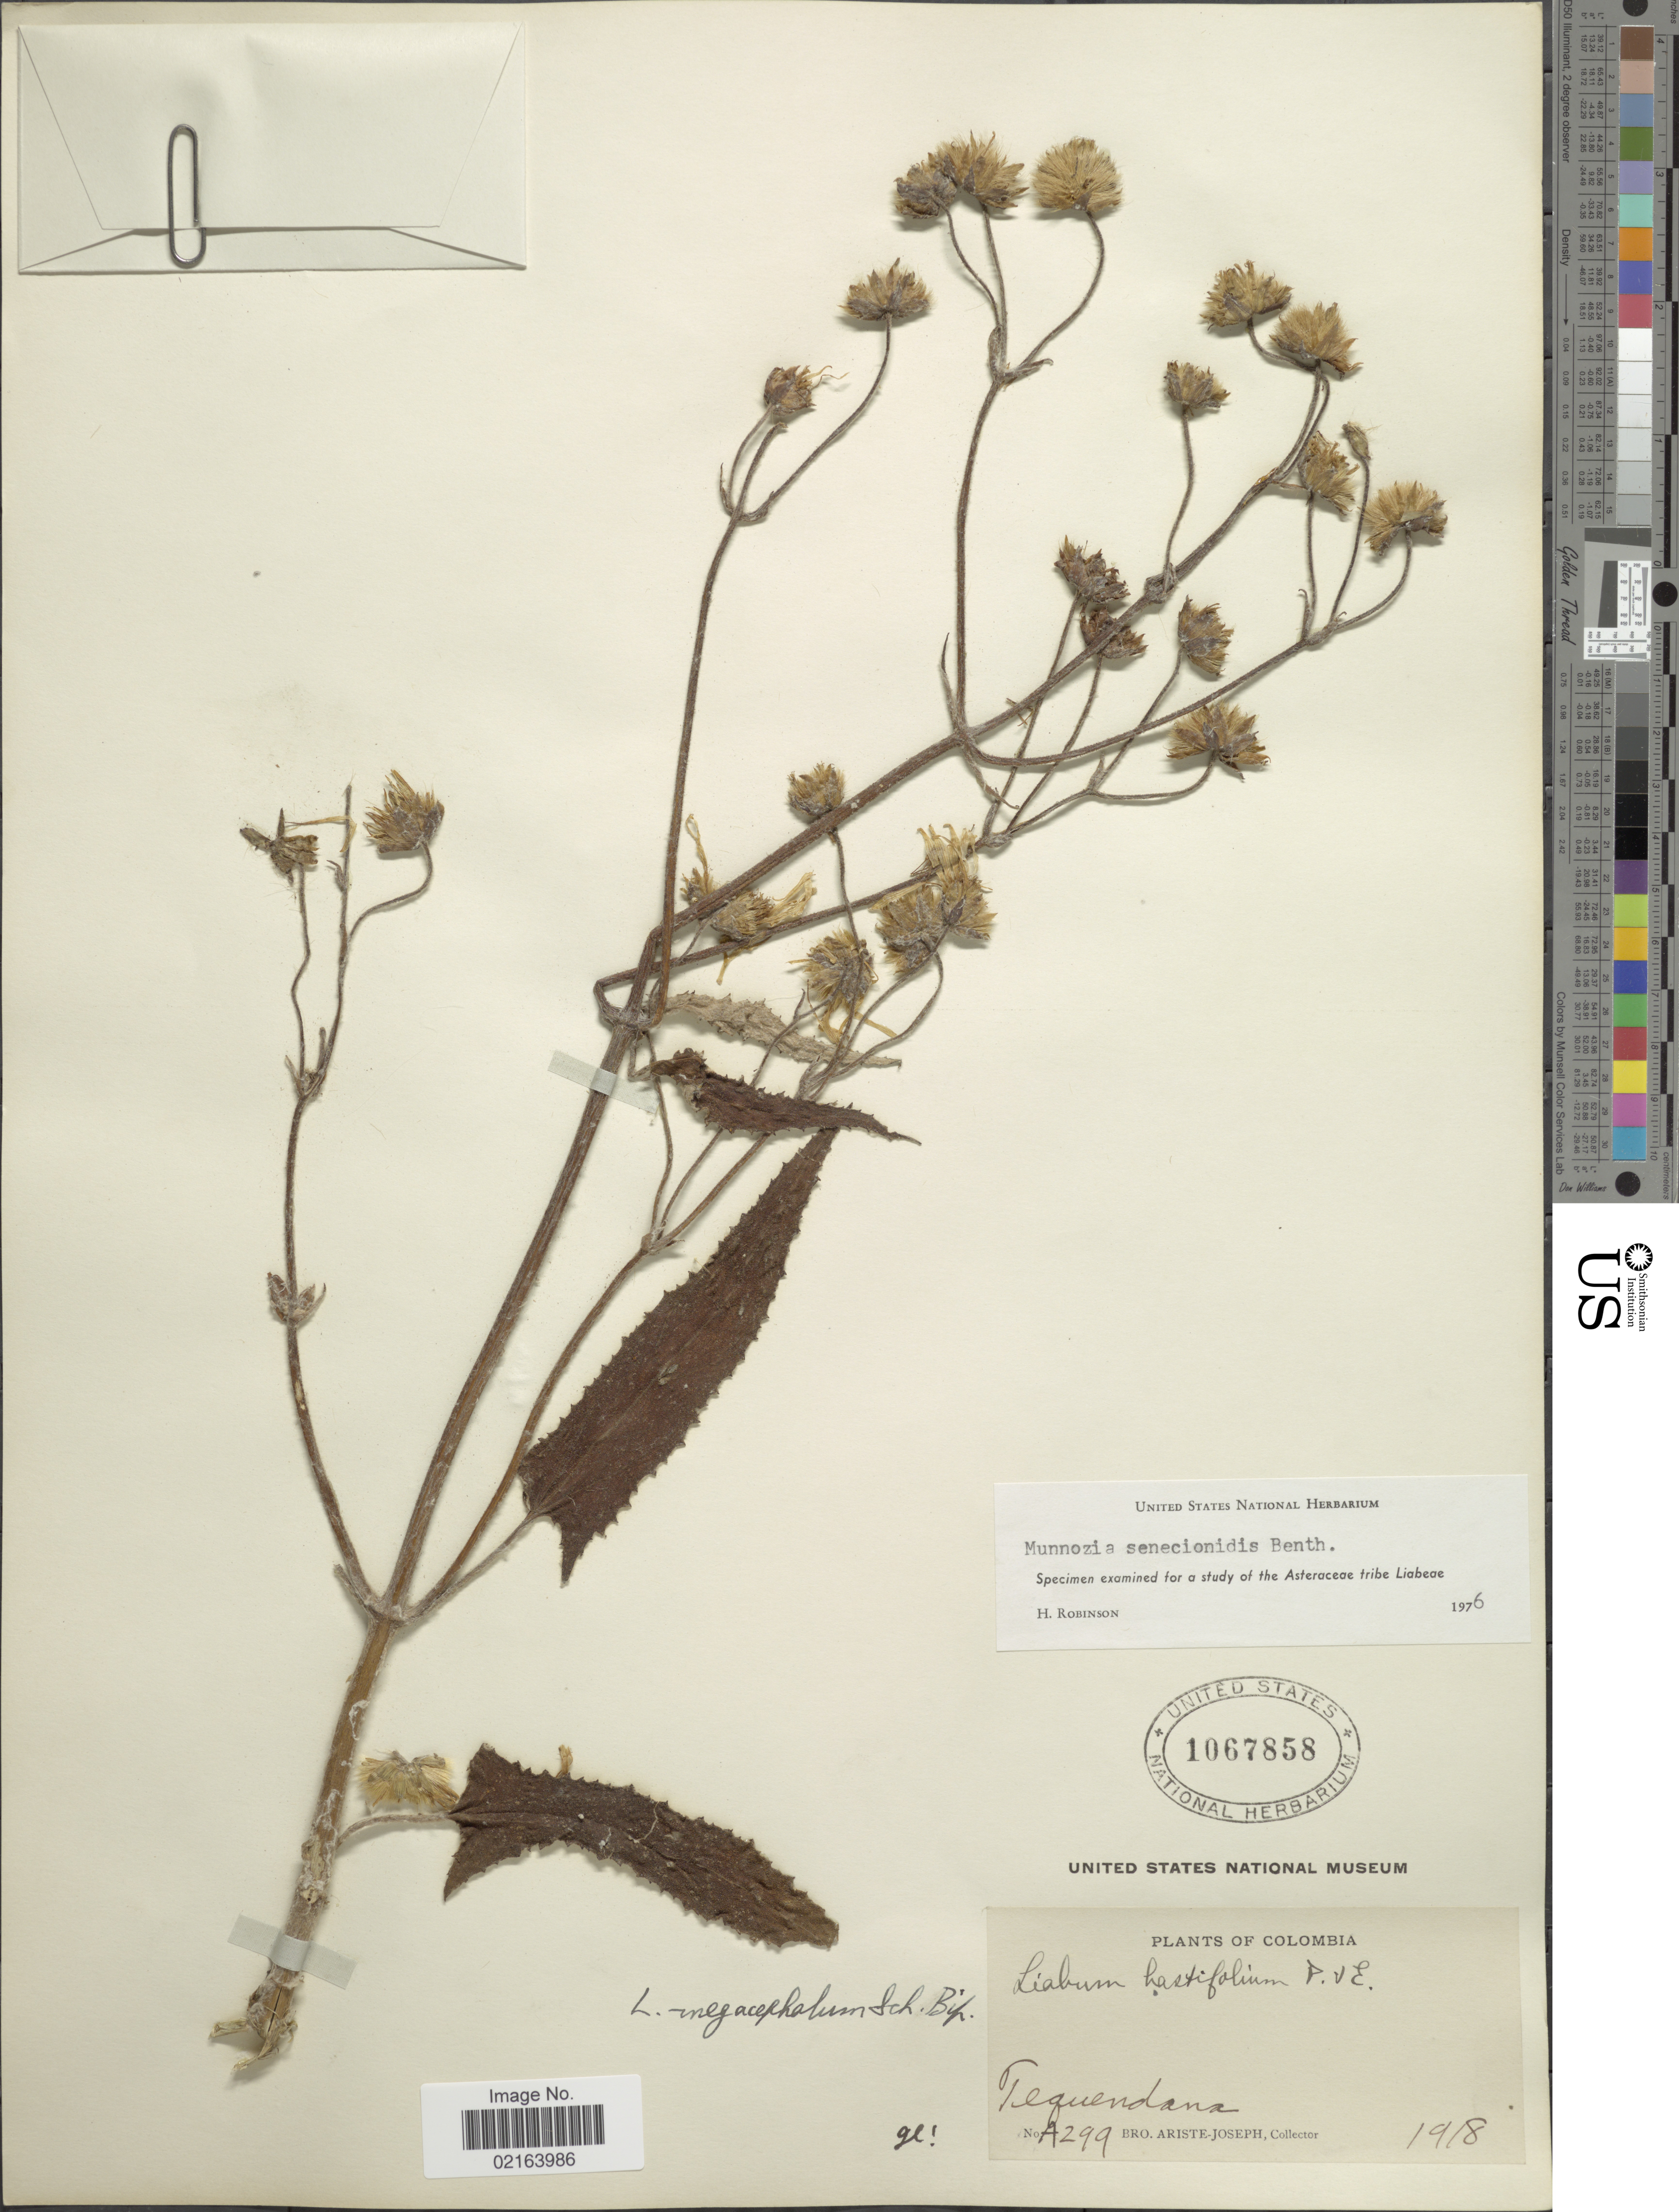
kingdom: Plantae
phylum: Tracheophyta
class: Magnoliopsida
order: Asterales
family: Asteraceae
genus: Munnozia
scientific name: Munnozia senecionidis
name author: Benth.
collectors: Bro. Ariste-Joseph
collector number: A299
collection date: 1918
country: Colombia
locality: Tequendama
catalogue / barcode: US 1067858